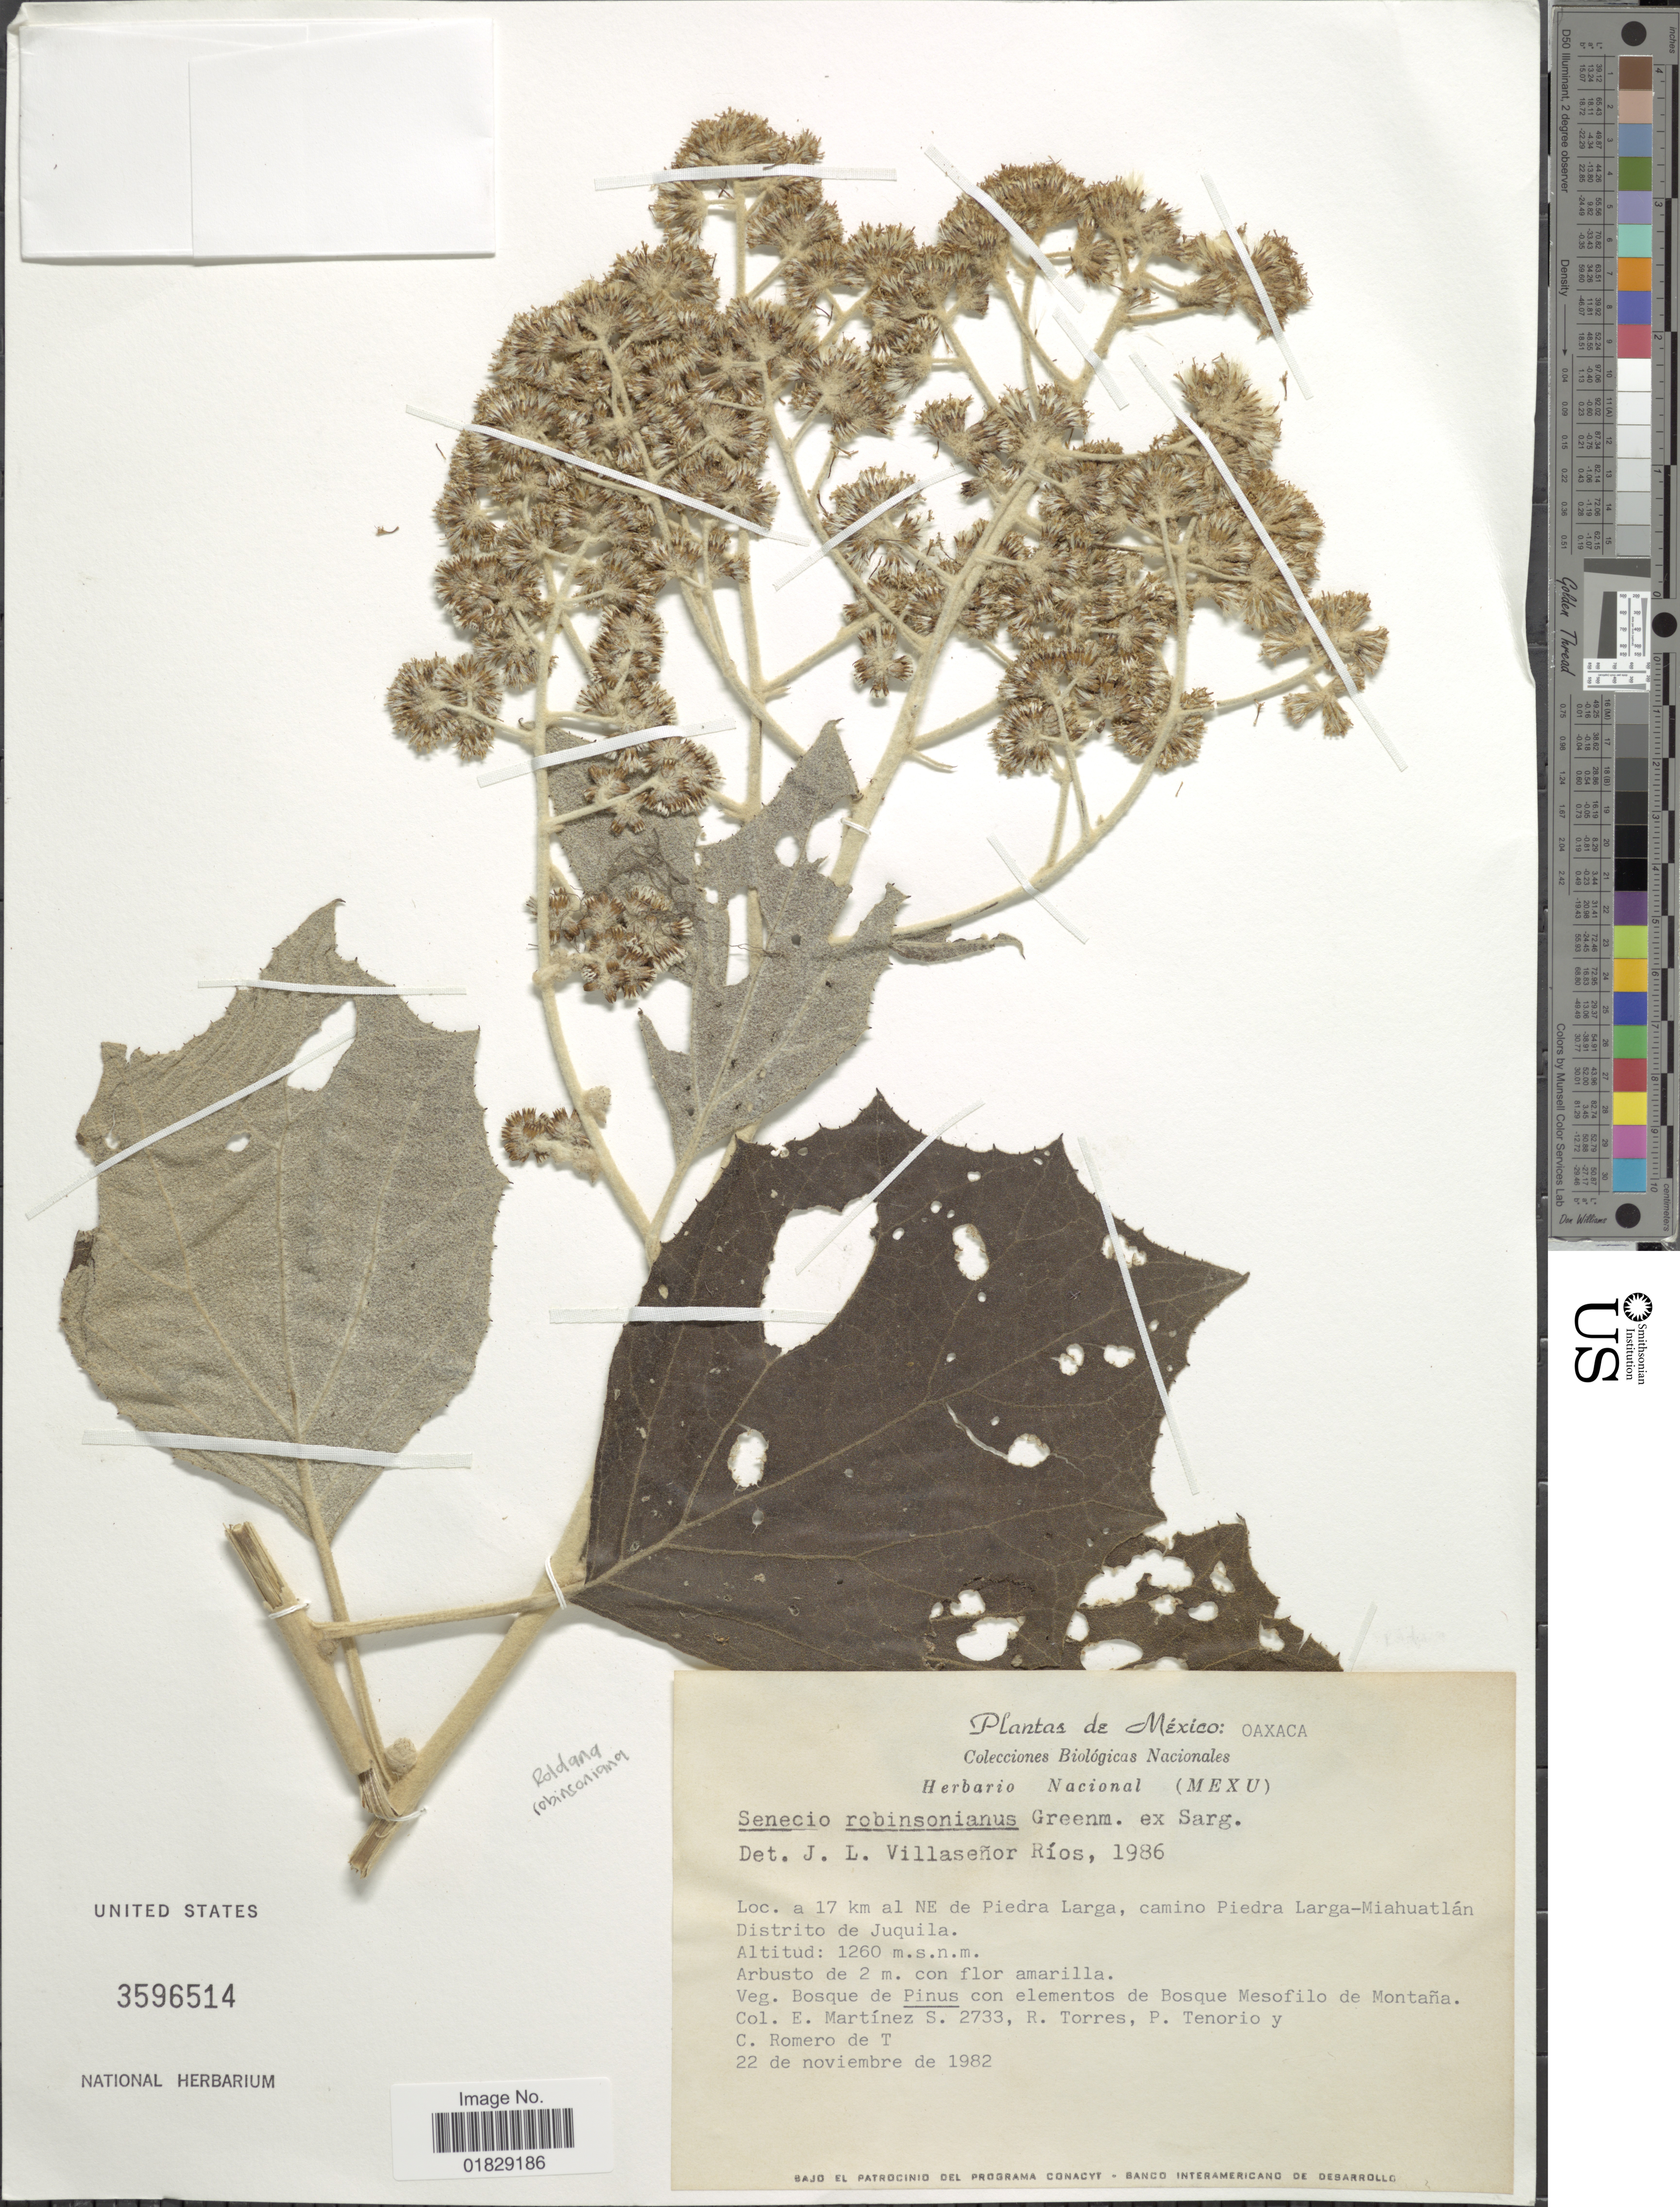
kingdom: Plantae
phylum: Tracheophyta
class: Magnoliopsida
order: Asterales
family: Asteraceae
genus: Roldana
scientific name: Roldana robinsoniana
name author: (Greenm.) H. Rob. & Brettell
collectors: E. M. Martínez S., R. Torres, Tenorio, P. & C. Romero de T.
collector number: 2733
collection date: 1982-11-22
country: Mexico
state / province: Oaxaca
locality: A 17 km al NE de Piedra Larga, camino Piedra Larga-Miahuatlán. Distrito de Juquila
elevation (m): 1260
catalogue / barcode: US 3596514